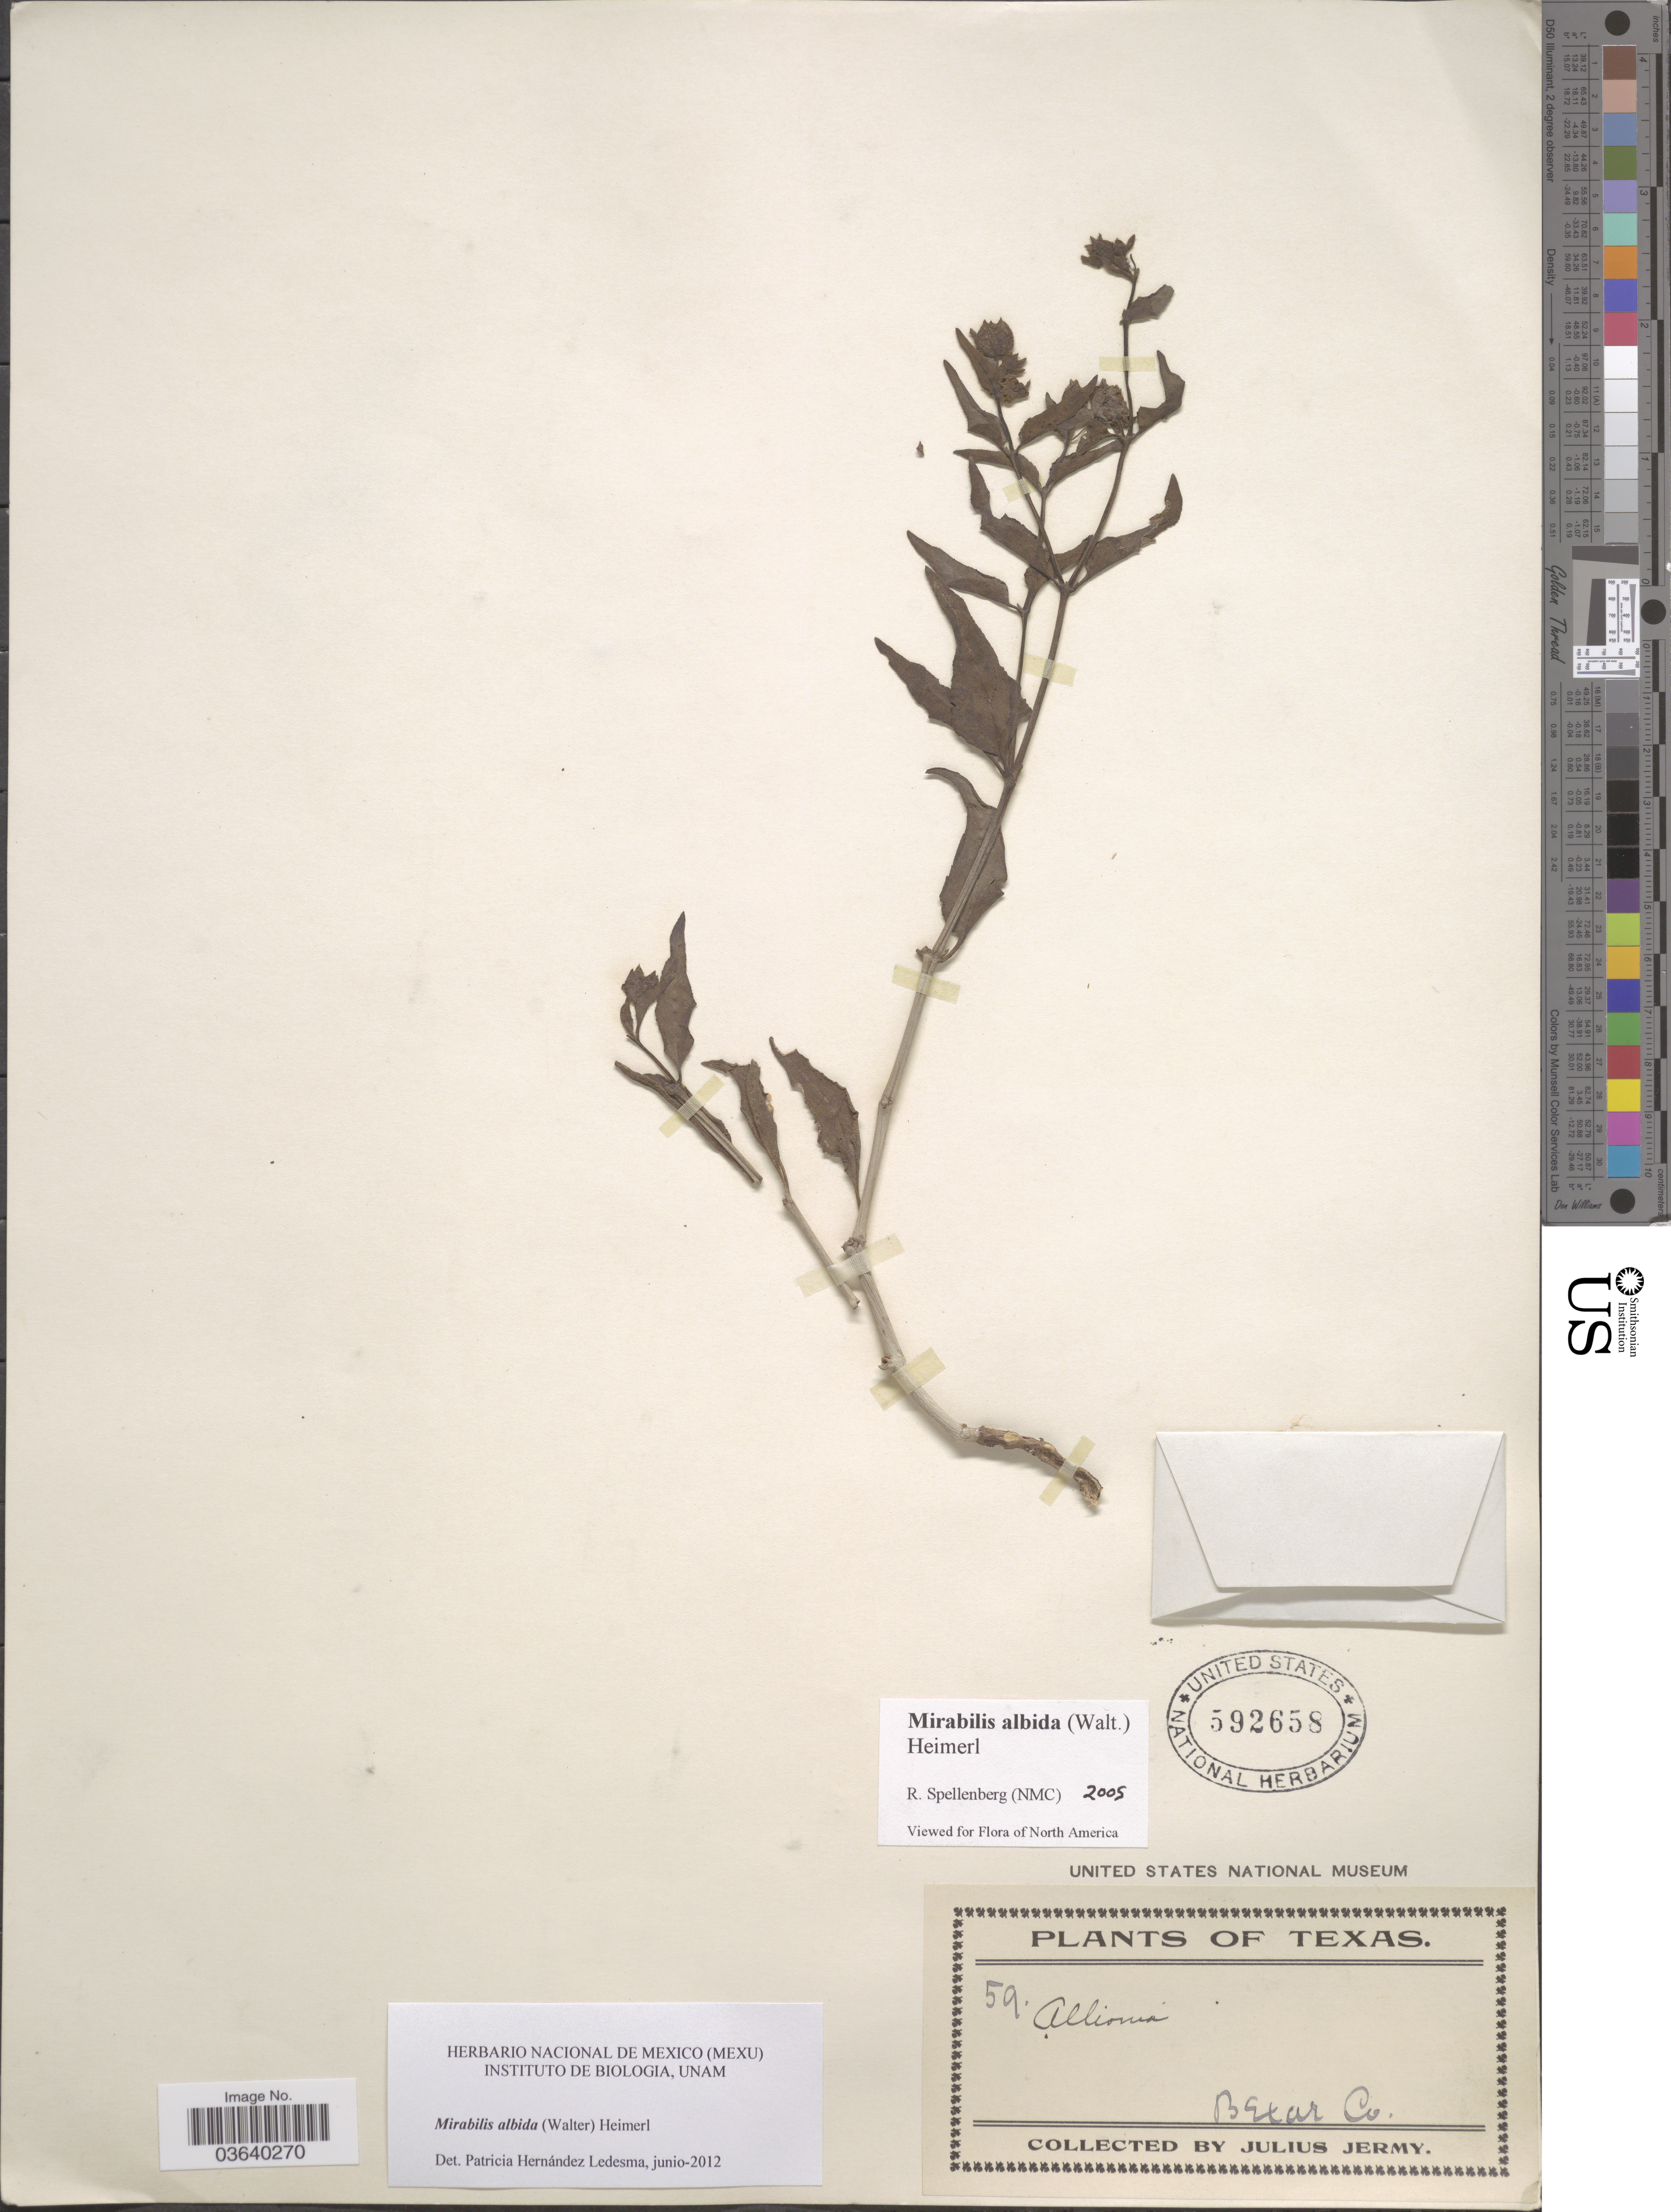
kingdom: Plantae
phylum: Tracheophyta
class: Magnoliopsida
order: Caryophyllales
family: Nyctaginaceae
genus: Mirabilis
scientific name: Mirabilis albida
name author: (Walter) Heimerl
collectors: J. Jermy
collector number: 59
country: United States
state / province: Texas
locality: Bexar Co.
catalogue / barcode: US 592658